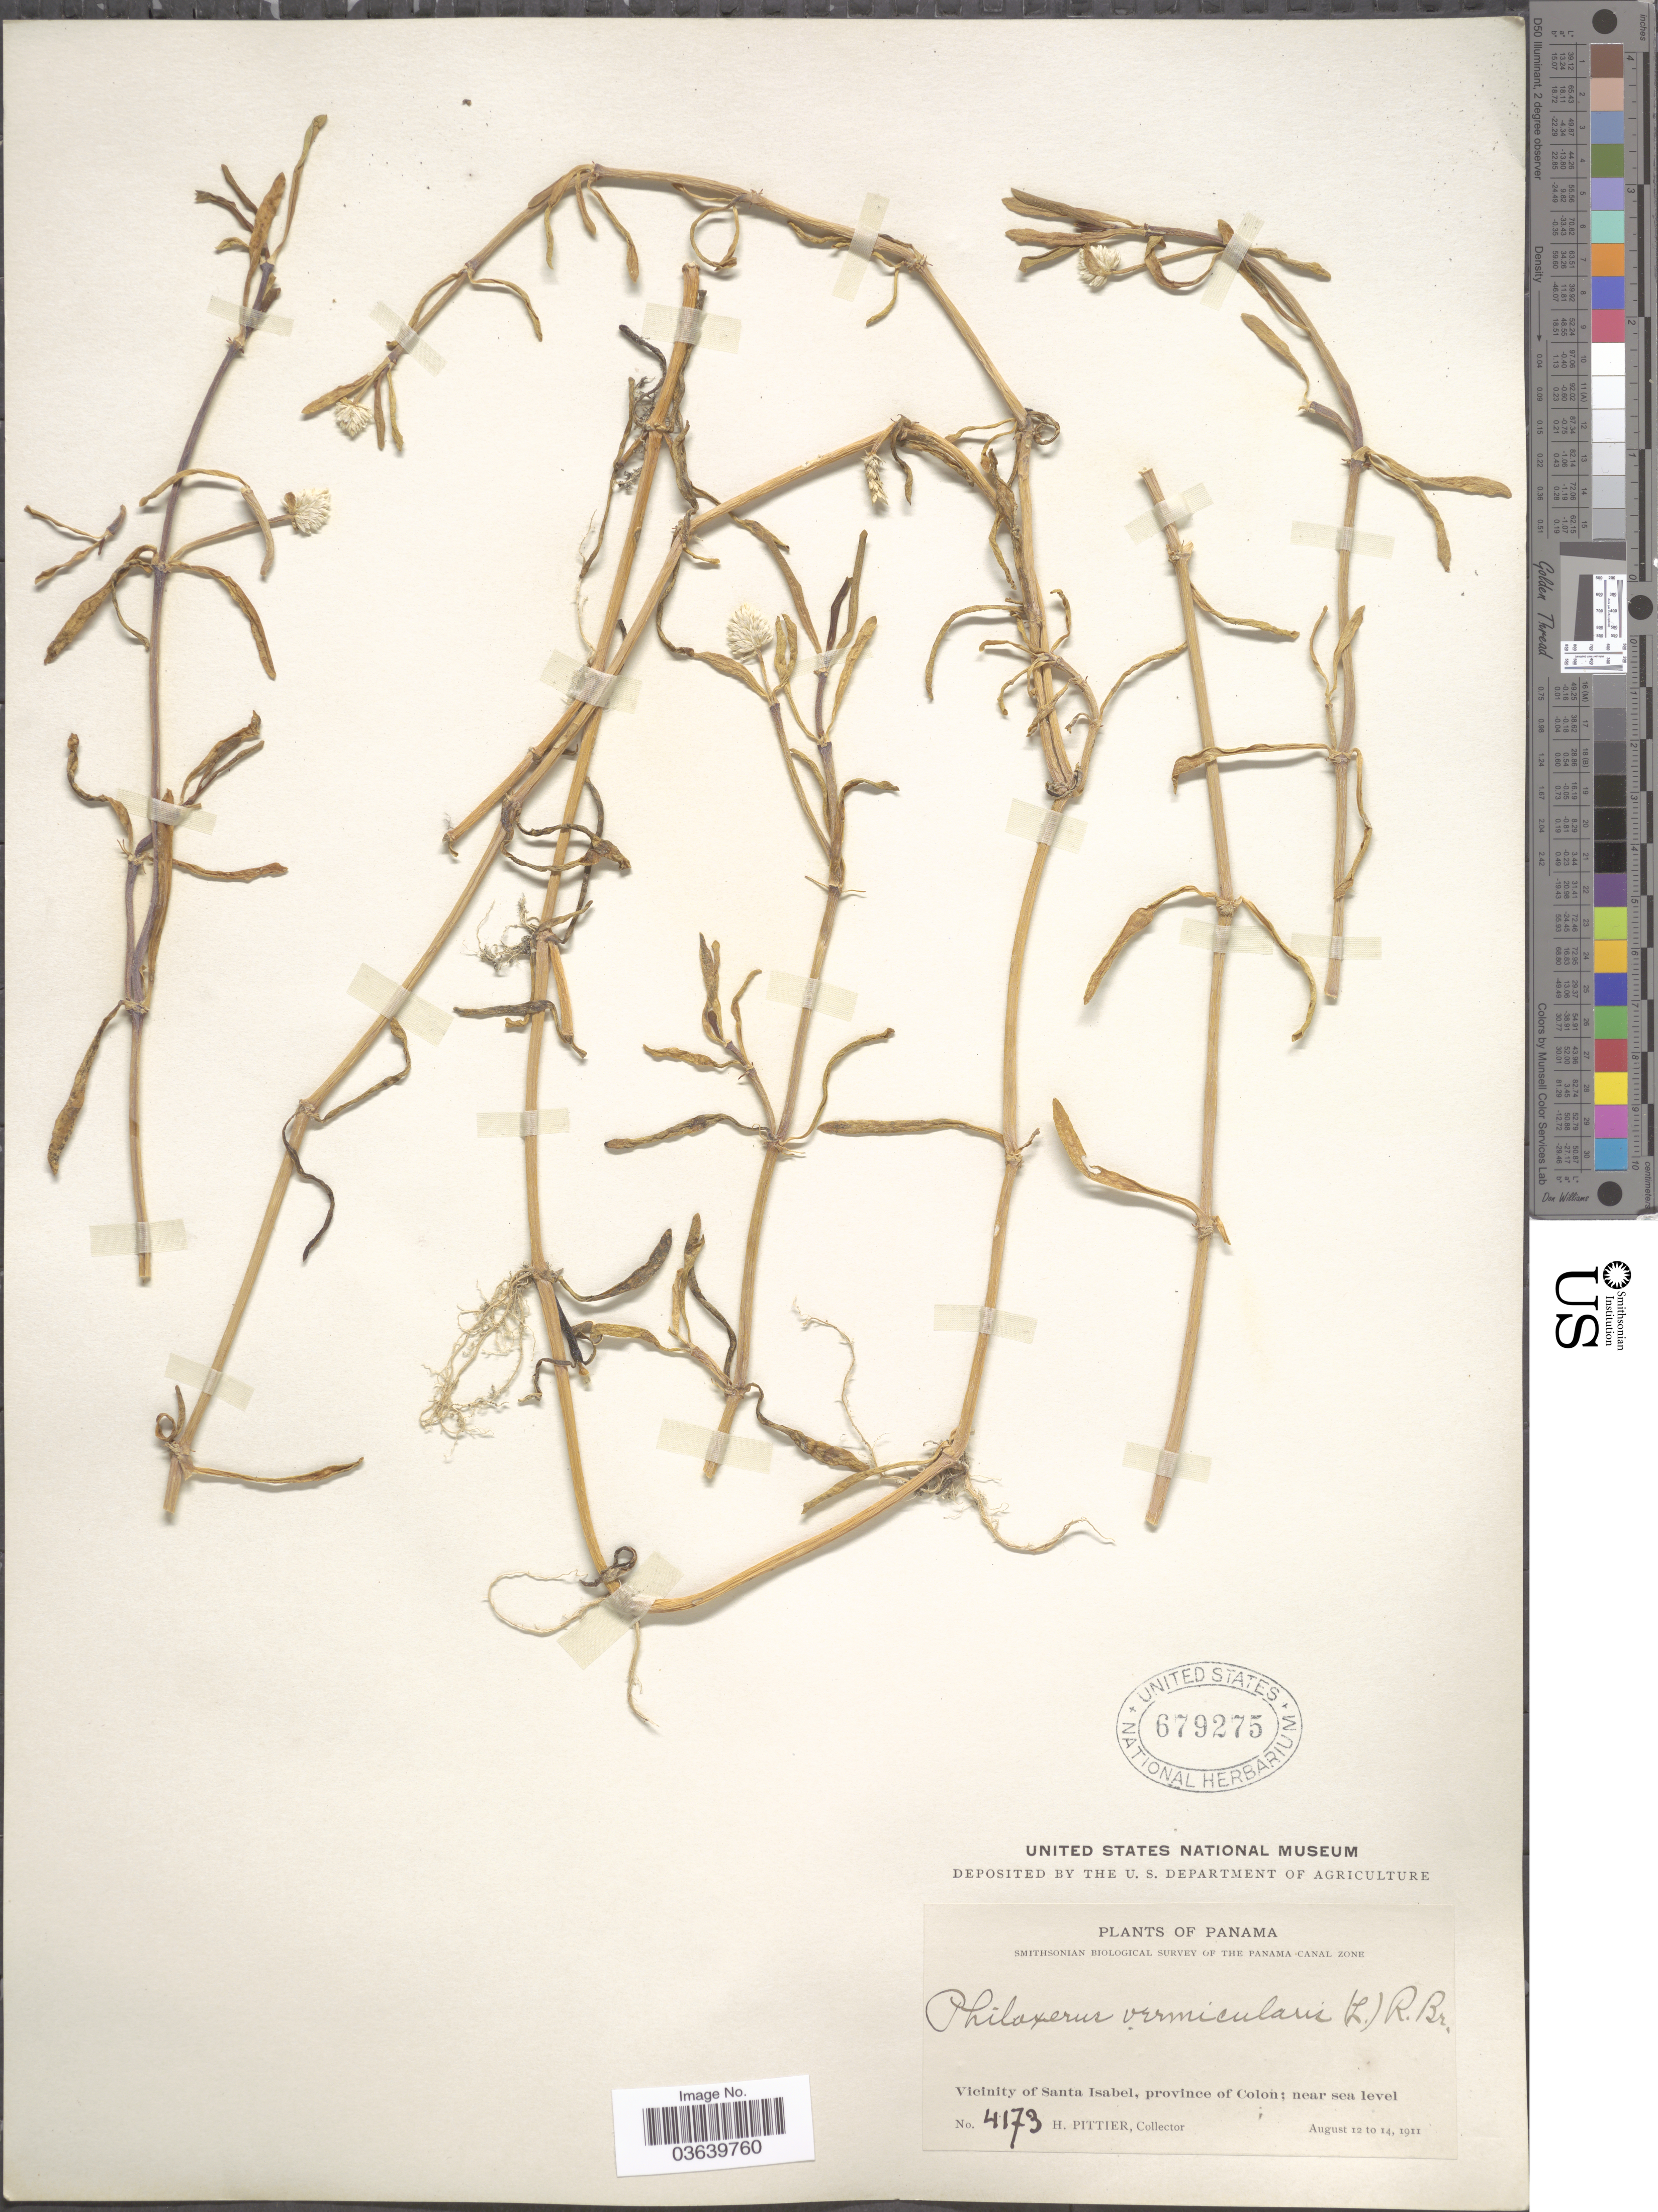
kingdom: Plantae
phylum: Tracheophyta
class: Magnoliopsida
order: Caryophyllales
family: Amaranthaceae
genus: Gomphrena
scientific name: Gomphrena vermicularis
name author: L.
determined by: Strong, Mark T., (BOT), Smithsonian Institution - National Museum of Natural History (UNITED STATES)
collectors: H. F. Pittier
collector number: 4173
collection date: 1911-08-12/1911-08-14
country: Panama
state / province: Colón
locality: Vicinity of Santa Isabel, province of Colon.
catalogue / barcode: US 679275